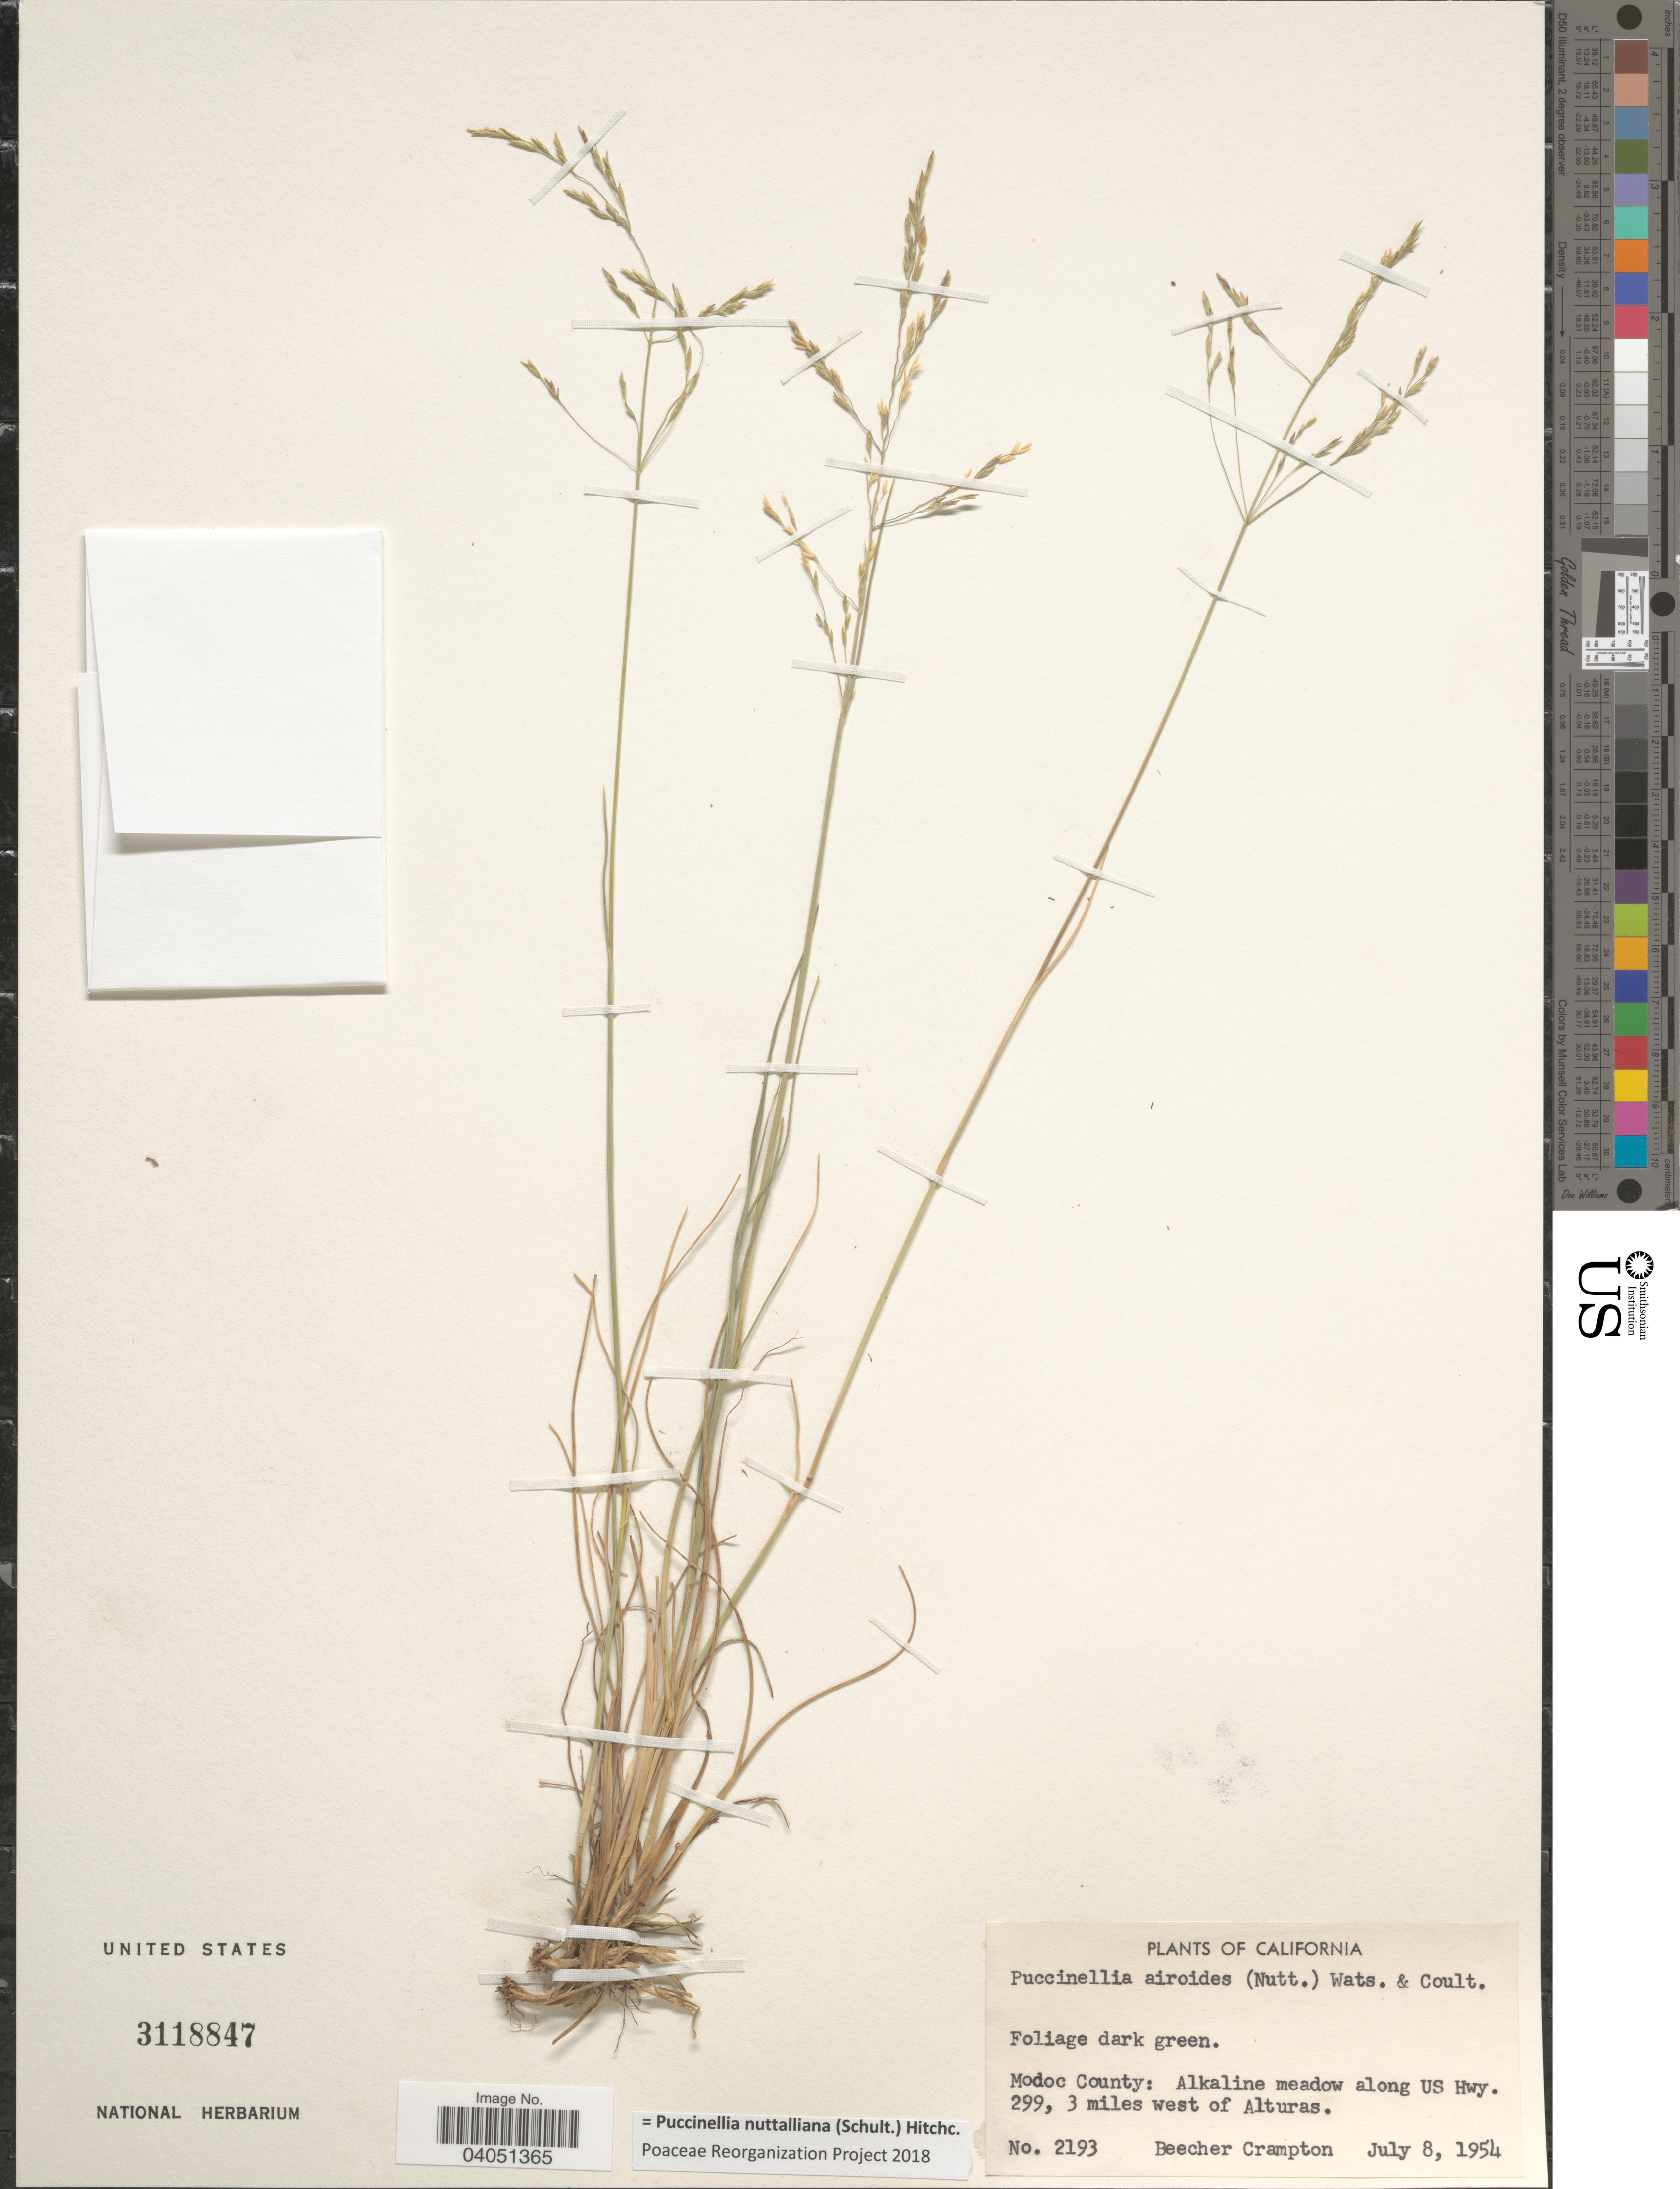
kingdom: Plantae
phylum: Tracheophyta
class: Liliopsida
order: Poales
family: Poaceae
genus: Puccinellia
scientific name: Puccinellia nuttalliana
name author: (Schult.) Hitchc.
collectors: B. Crampton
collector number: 2193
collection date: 1954-07-08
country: United States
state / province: California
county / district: Modoc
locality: Modoc County: Alkaline meadow along US Hwy. 299, 3 miles west of Alturas.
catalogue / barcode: US 3118847